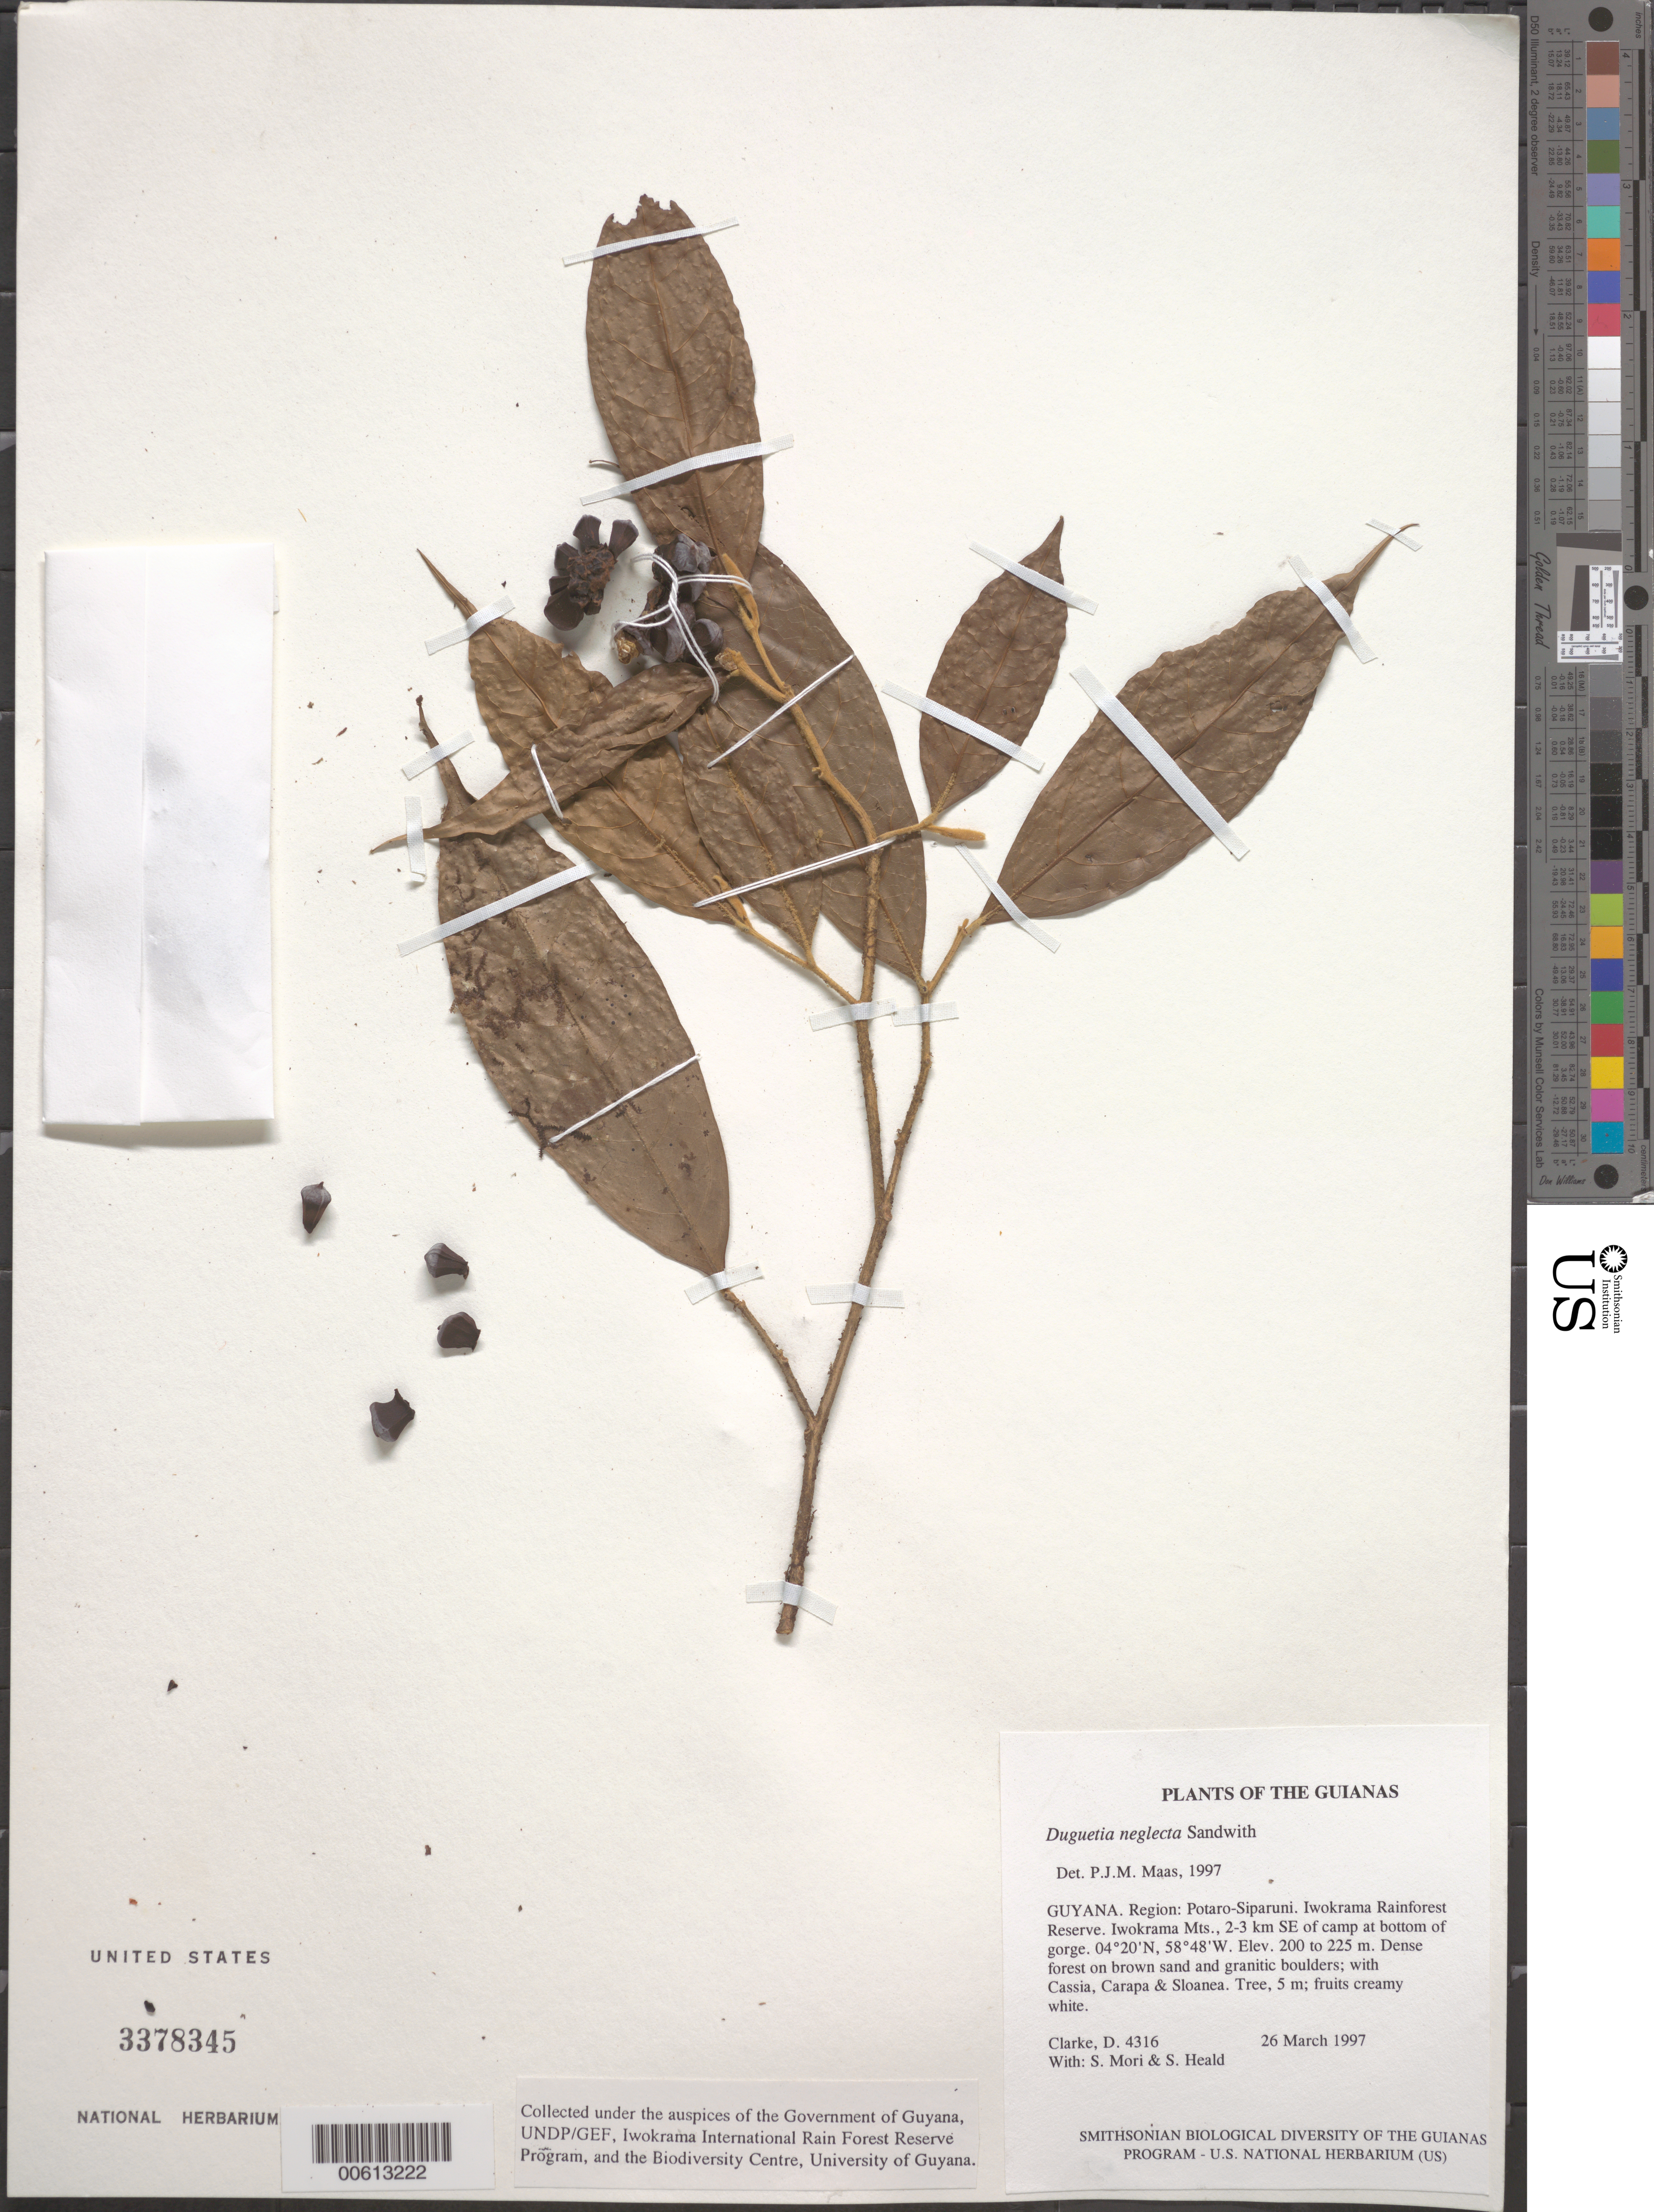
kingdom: Plantae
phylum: Tracheophyta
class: Magnoliopsida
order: Magnoliales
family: Annonaceae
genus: Duguetia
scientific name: Duguetia neglecta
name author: Sandwith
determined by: Maas, Paul J. M.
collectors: H. D. Clarke, S. Mori & S. Heald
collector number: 4316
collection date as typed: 26 March 1997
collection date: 1997-03-26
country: Guyana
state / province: Potaro-Siparuni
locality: Iwokrama Rainforest Reserve. Iwokrama Mts., 2-3 km SE of camp at bottom of gorge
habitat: Dense forest on brown sand and granitic boulders; with Cassia, Carapa & Sloanea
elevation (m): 200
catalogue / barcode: US 3378345